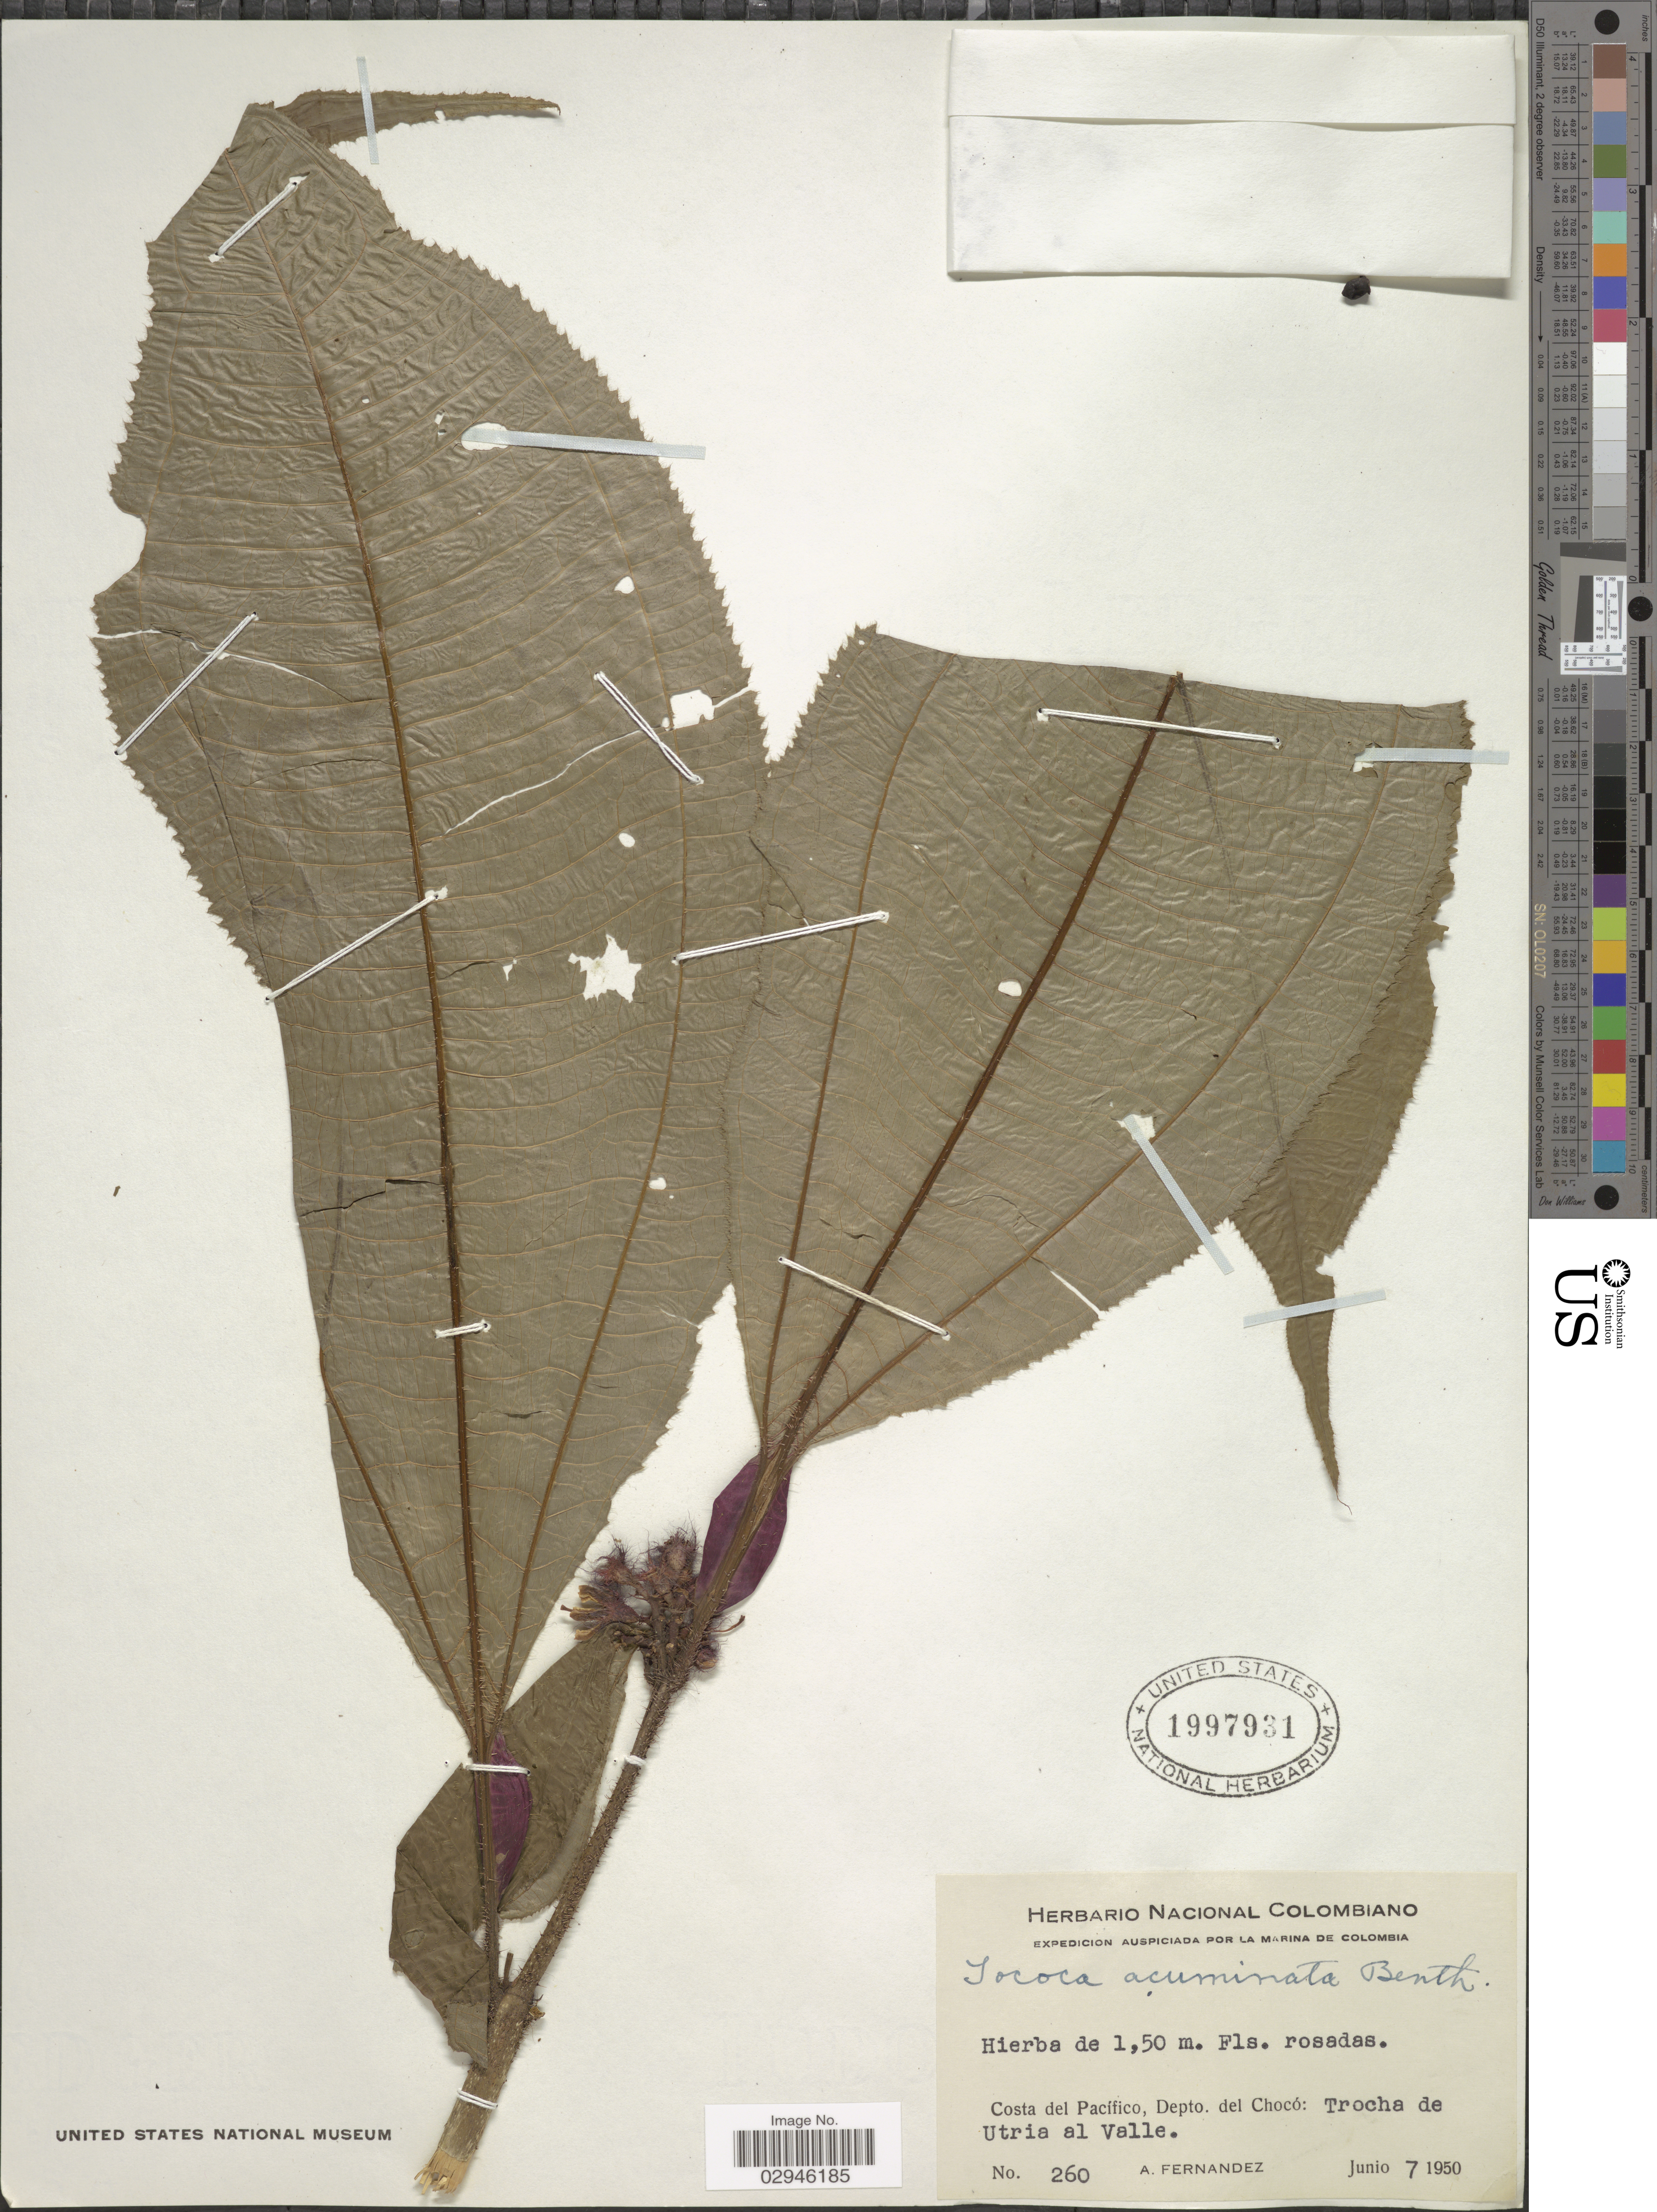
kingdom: Plantae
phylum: Tracheophyta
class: Magnoliopsida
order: Myrtales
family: Melastomataceae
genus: Tococa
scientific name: Tococa acuminata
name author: Benth.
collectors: A. Fernandez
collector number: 260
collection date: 1950-06-07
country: Colombia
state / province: Chocó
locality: Costa del Pacífico, Depto. del Chocó: Trocha de Utria al Valle.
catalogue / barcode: US 1997931